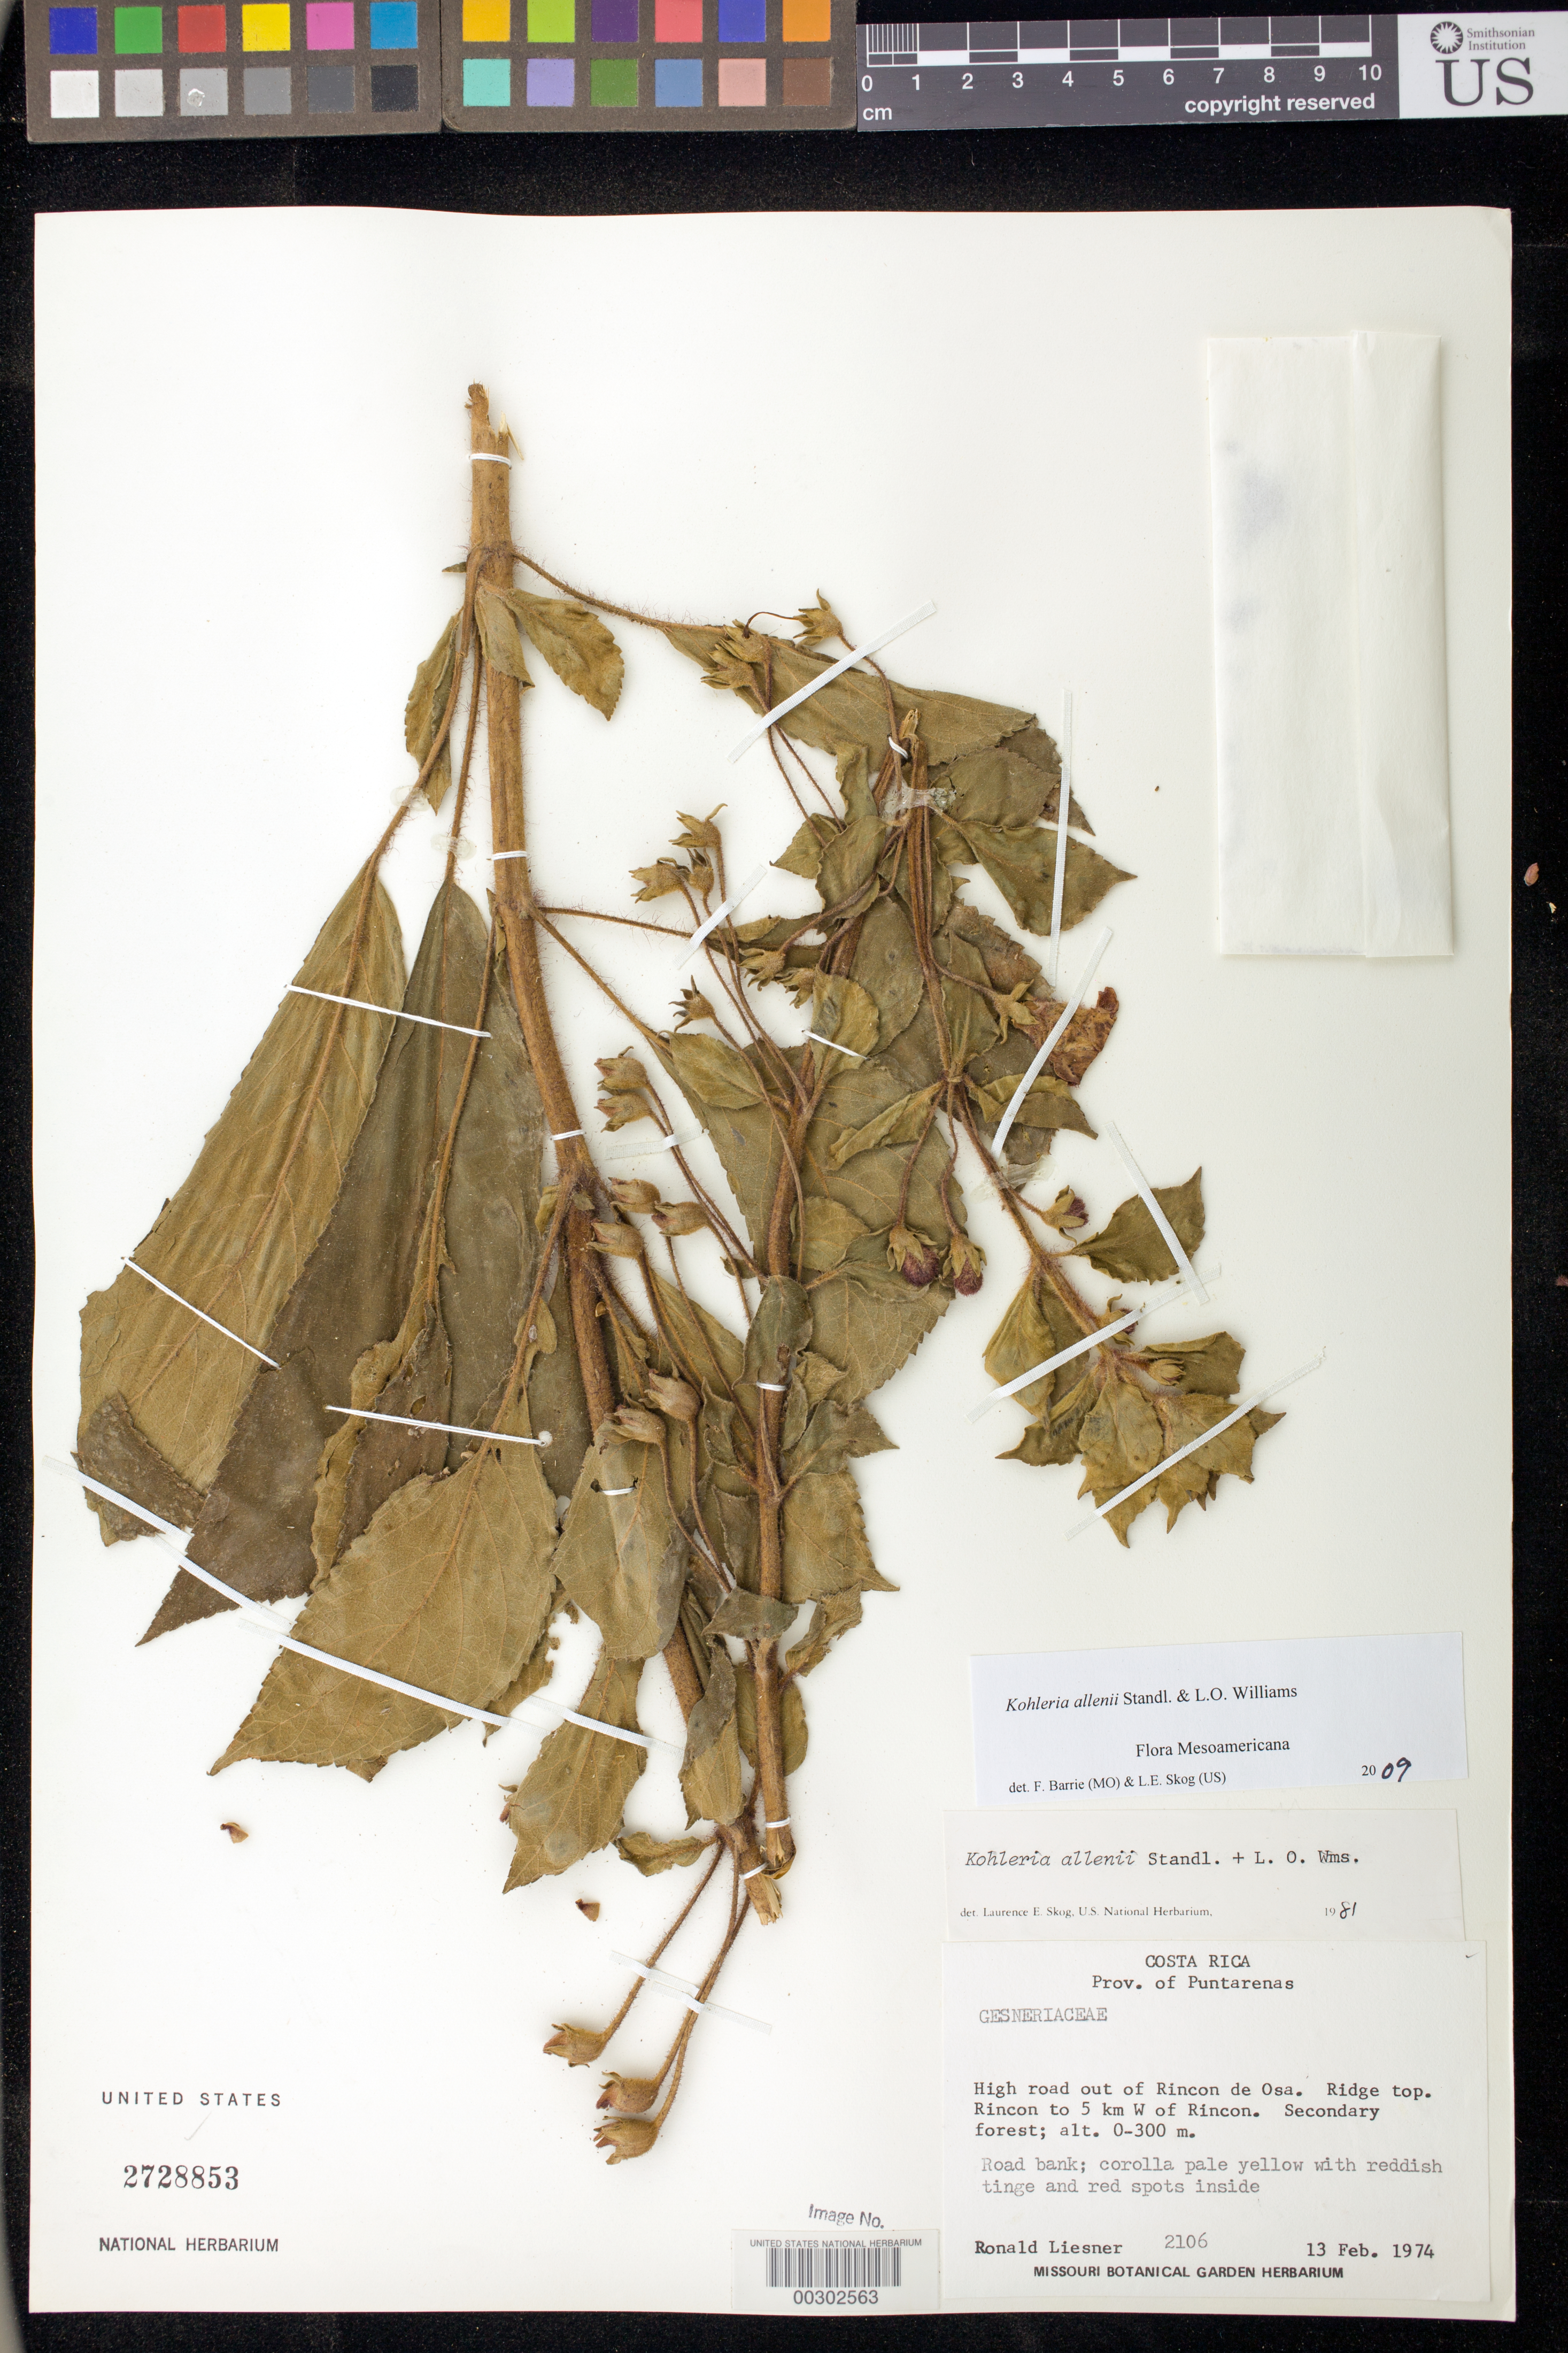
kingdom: Plantae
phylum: Tracheophyta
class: Magnoliopsida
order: Lamiales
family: Gesneriaceae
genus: Kohleria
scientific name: Kohleria allenii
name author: Standl. & L.O. Williams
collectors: R. L. Liesner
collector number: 2106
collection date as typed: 13 Feb 1974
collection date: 1974-02-13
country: Costa Rica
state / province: Puntarenas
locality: High road out of Rincon de Osa, Rincon to 5 km W of Rincon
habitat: Secondary forest on ridge top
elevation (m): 0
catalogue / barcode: US 2728853